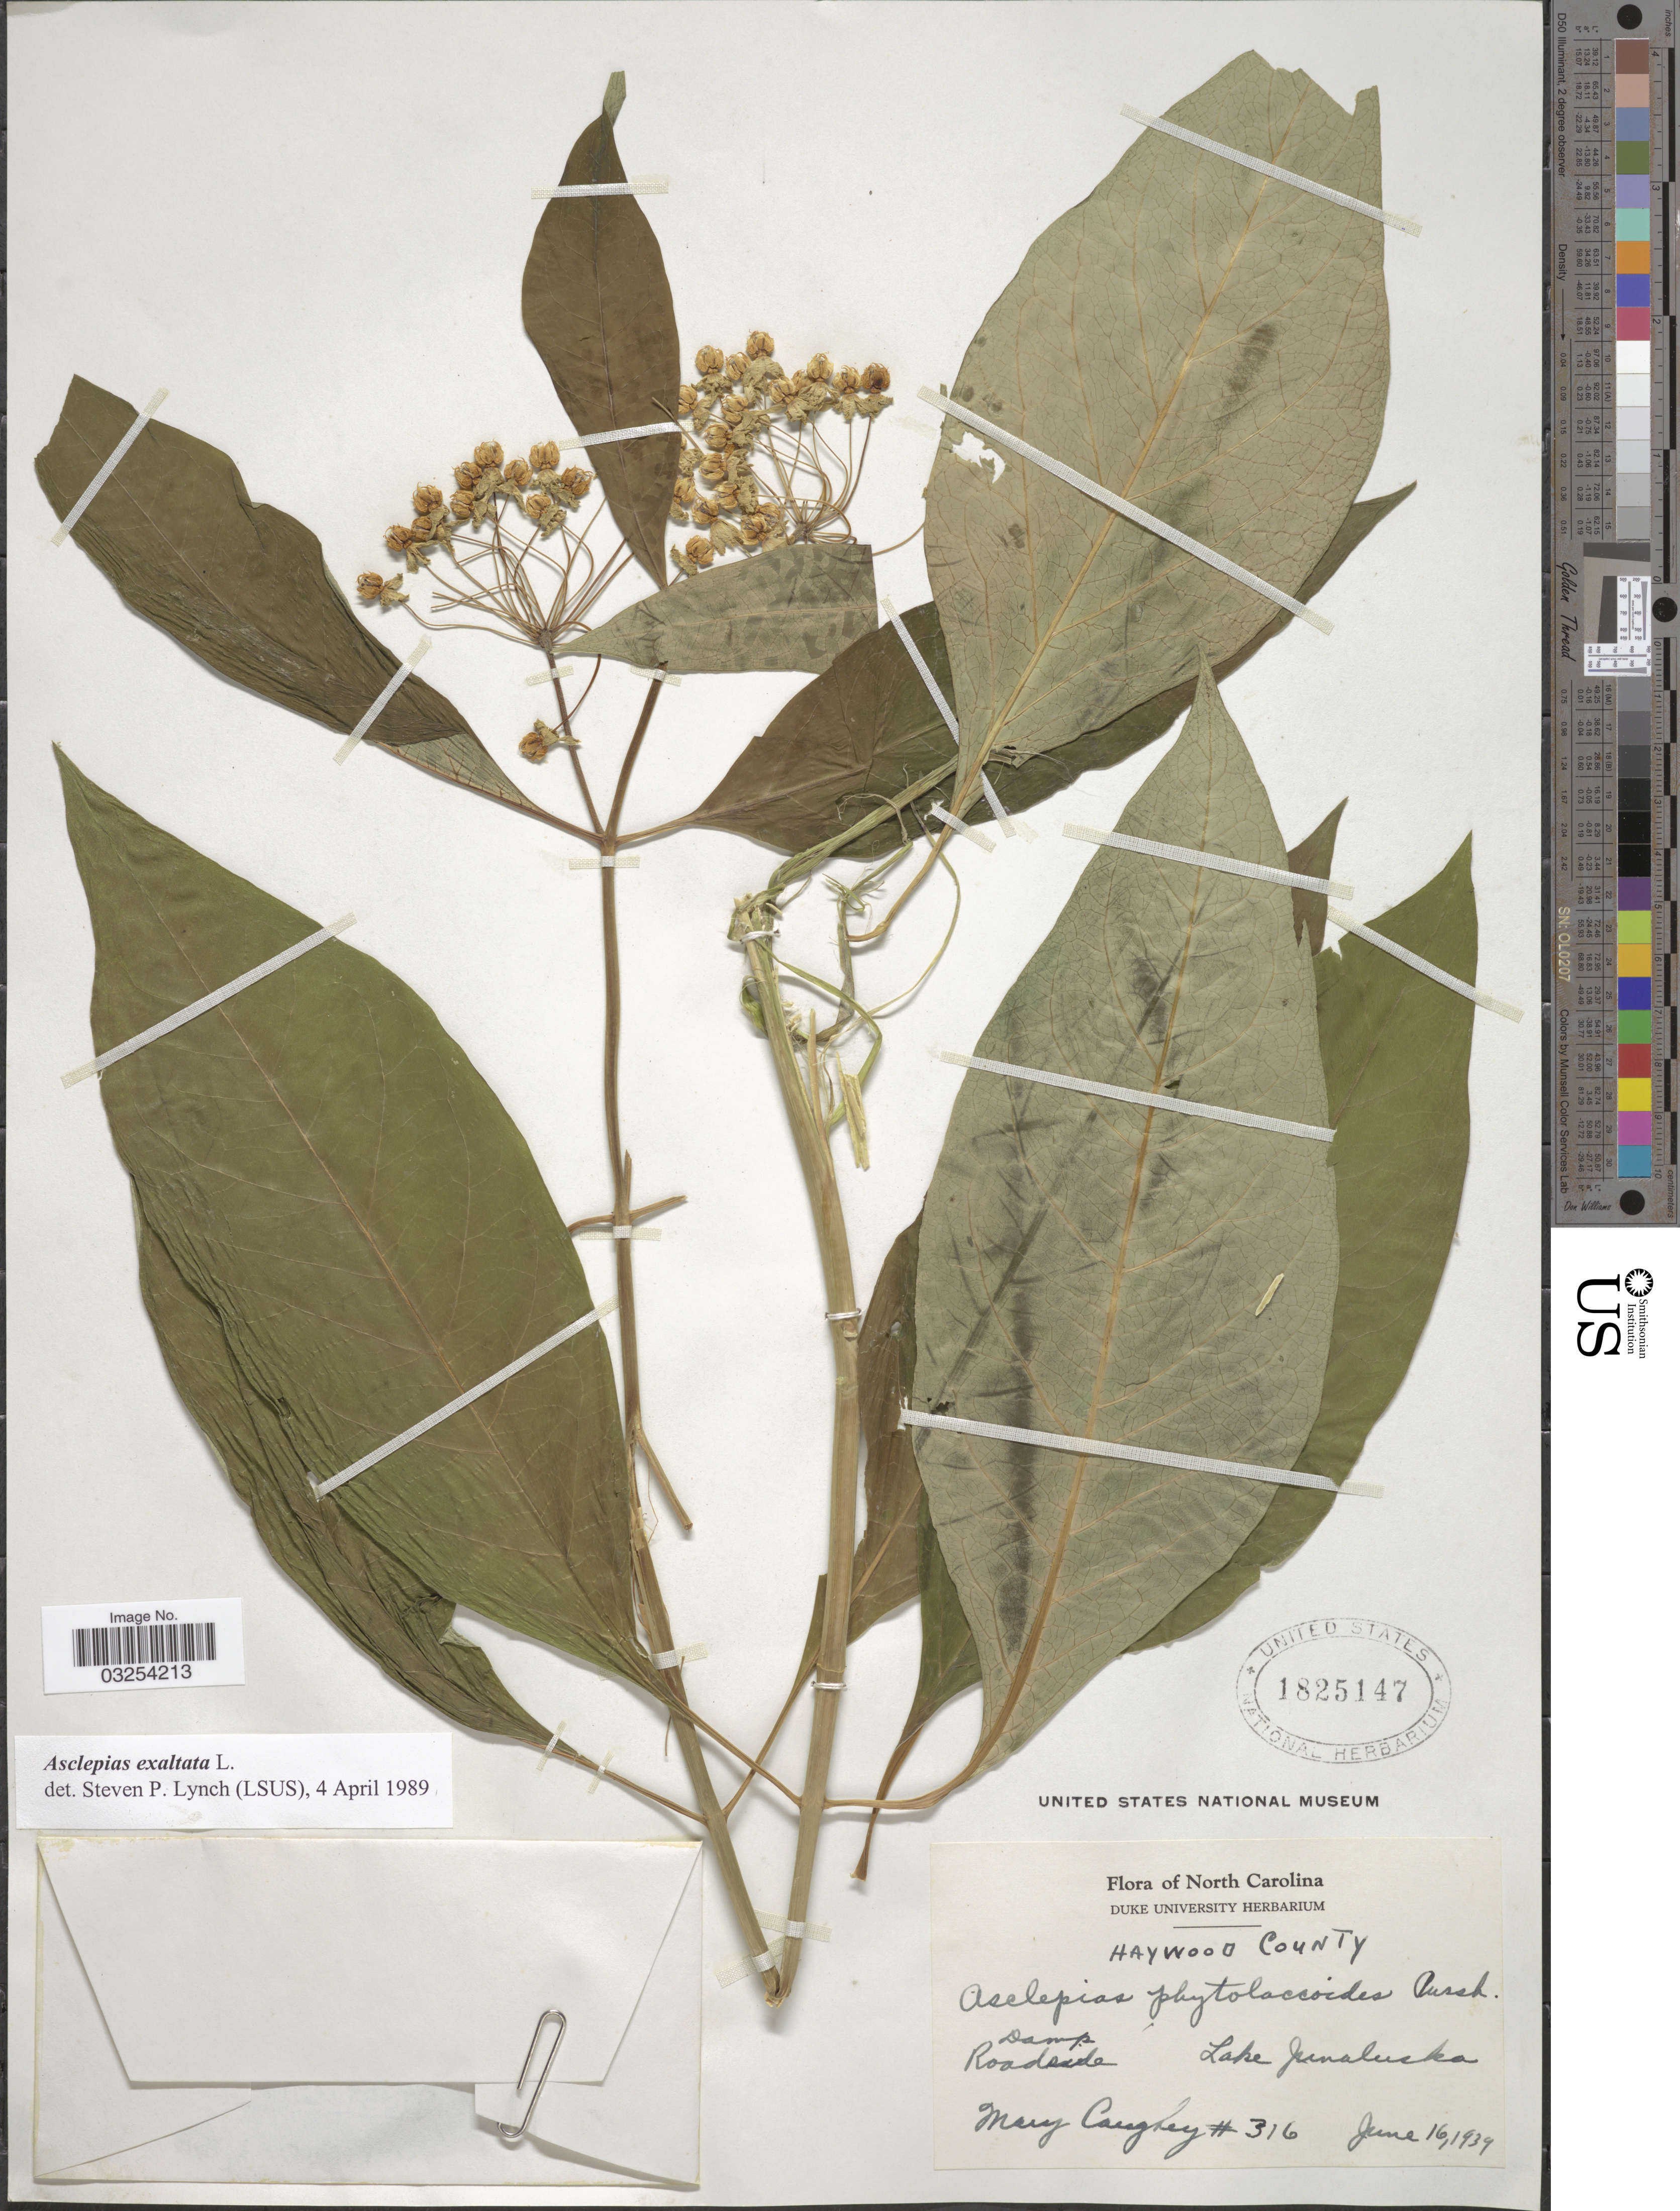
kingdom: Plantae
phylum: Tracheophyta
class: Magnoliopsida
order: Gentianales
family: Apocynaceae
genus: Asclepias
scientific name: Asclepias exaltata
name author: Muhl.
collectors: M. Caughey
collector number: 316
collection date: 1939-06-16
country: United States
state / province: North Carolina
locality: Lake Junaluska. Haywood County.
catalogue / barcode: US 1825147